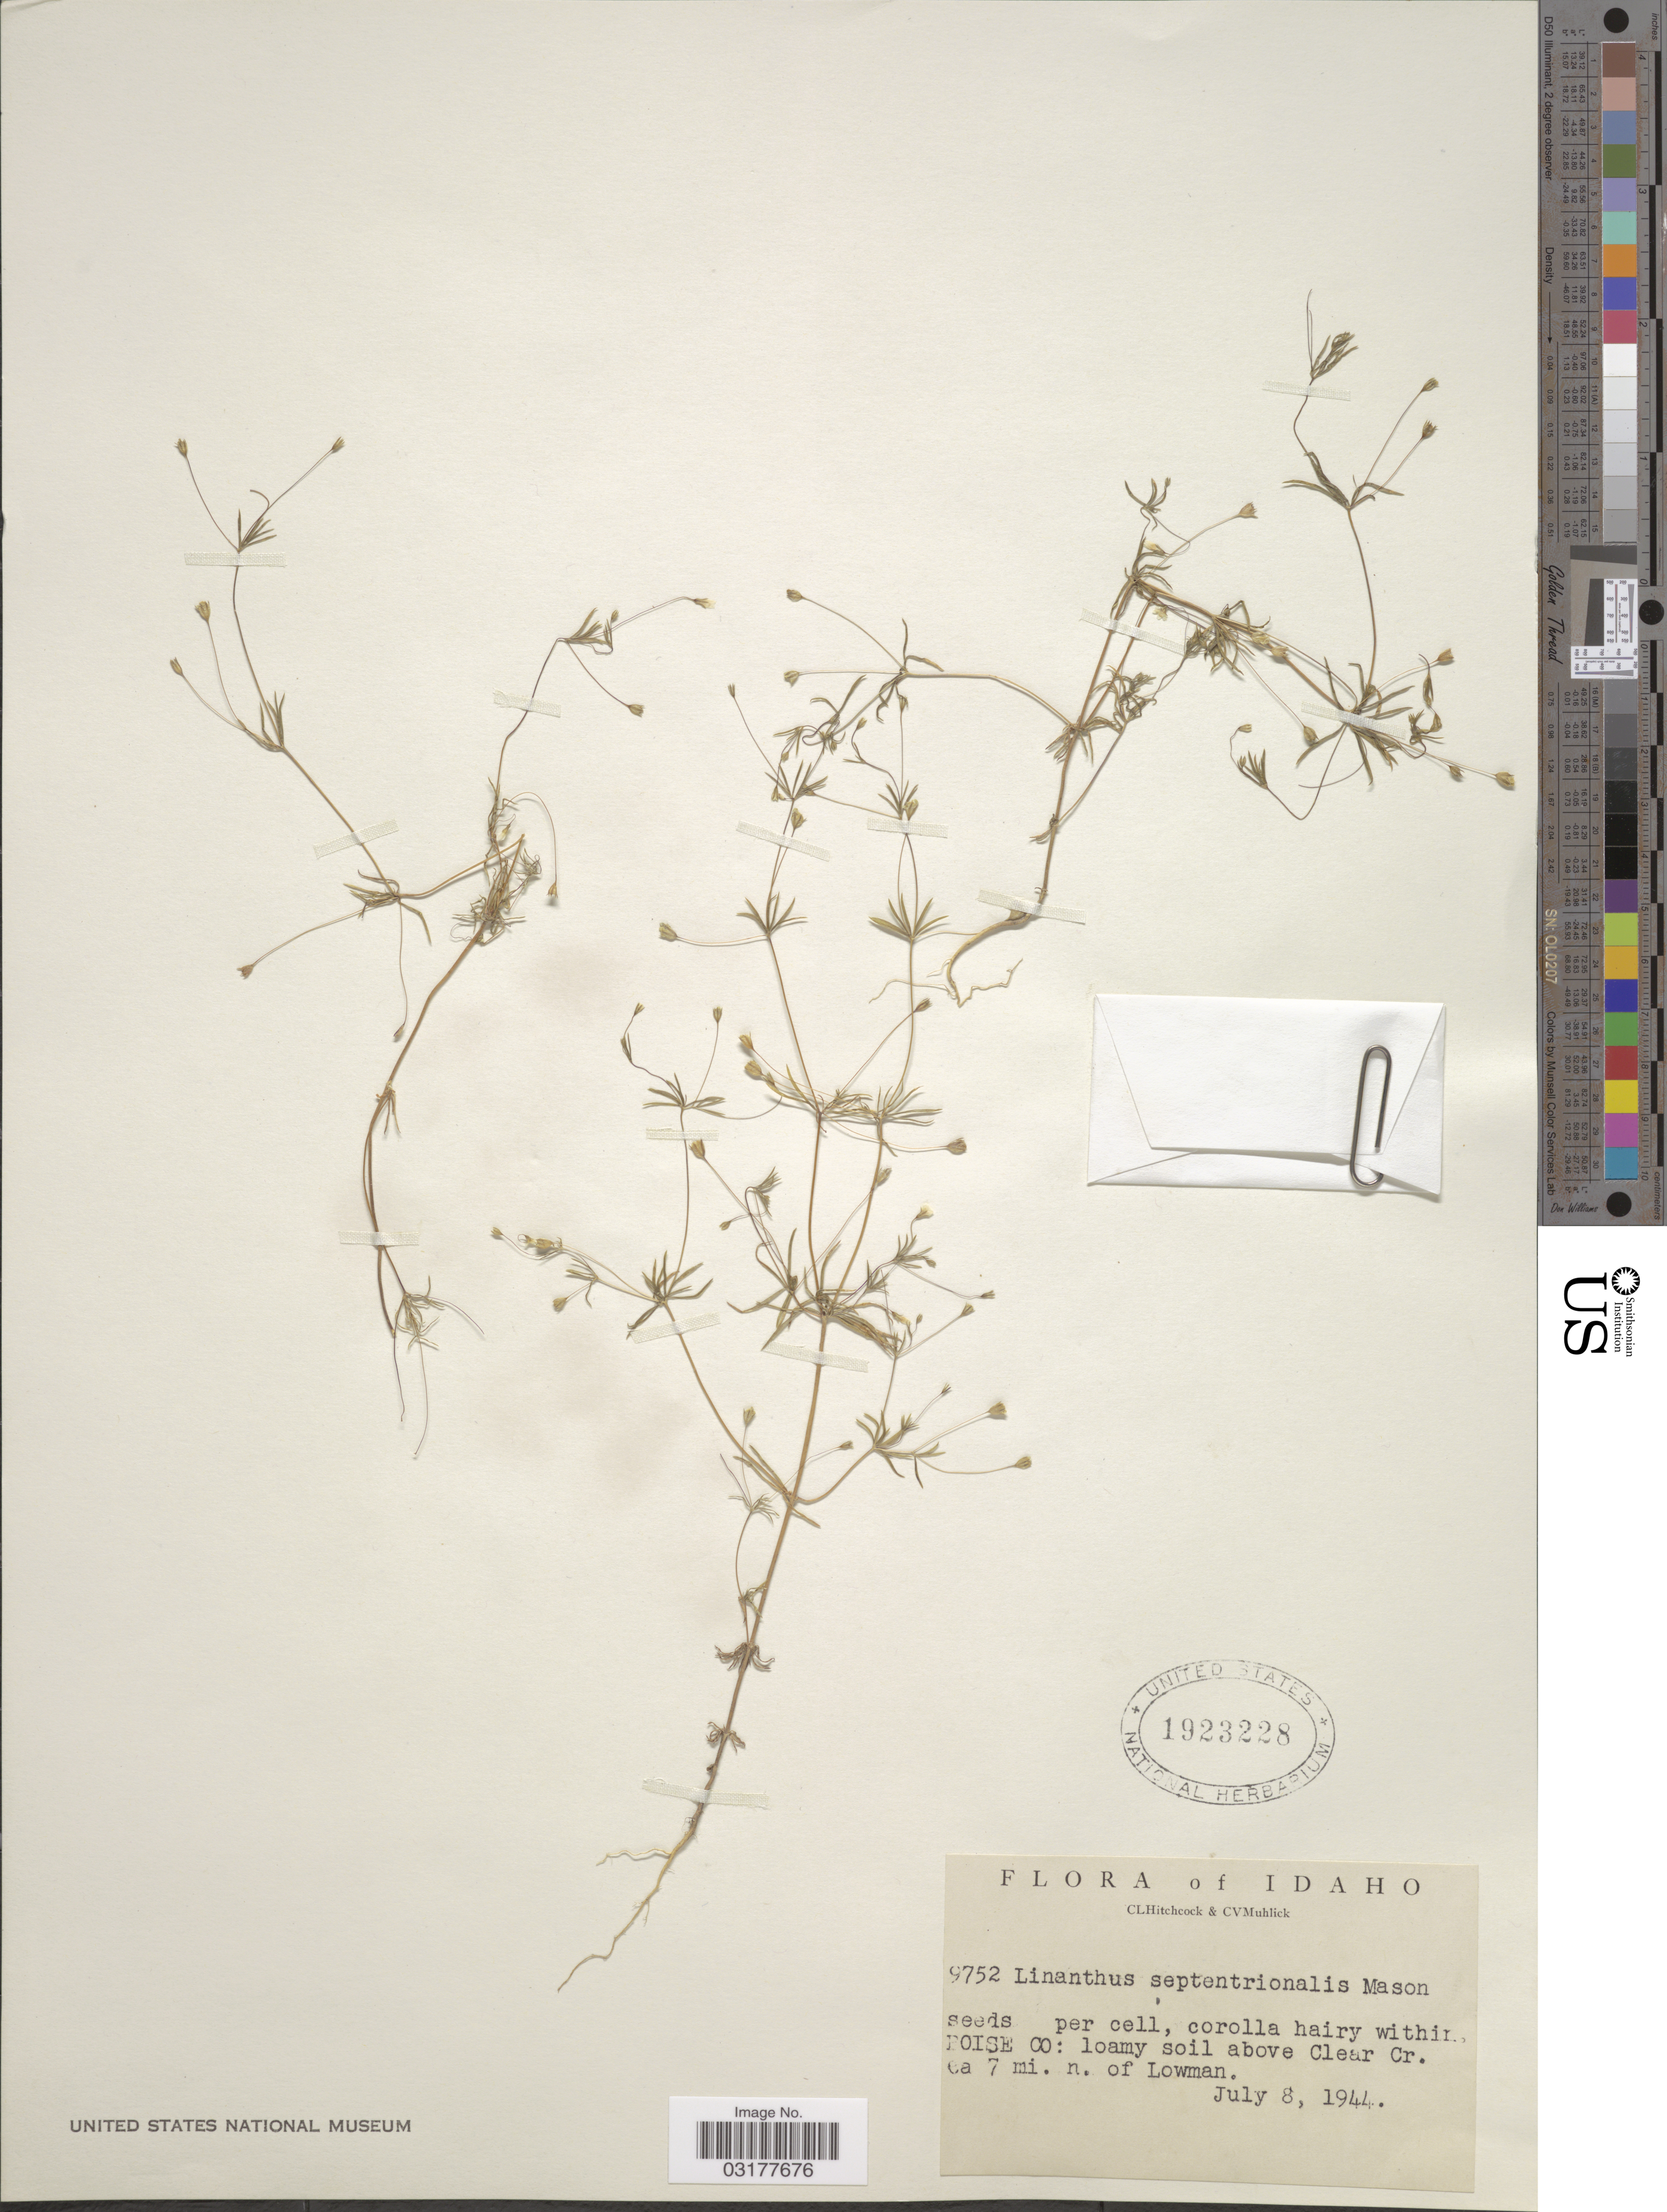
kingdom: Plantae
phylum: Tracheophyta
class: Magnoliopsida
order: Ericales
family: Polemoniaceae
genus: Leptosiphon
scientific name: Leptosiphon septentrionalis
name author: (H. Mason) J.M. Porter & L.A. Johnson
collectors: C. L. Hitchcock & C. V. Muhlick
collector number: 9752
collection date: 1944-07-08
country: United States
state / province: Idaho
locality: Boise Co: loamy soil above Clear Cr. ca 7 mi. n. of Lowman.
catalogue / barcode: US 1923228